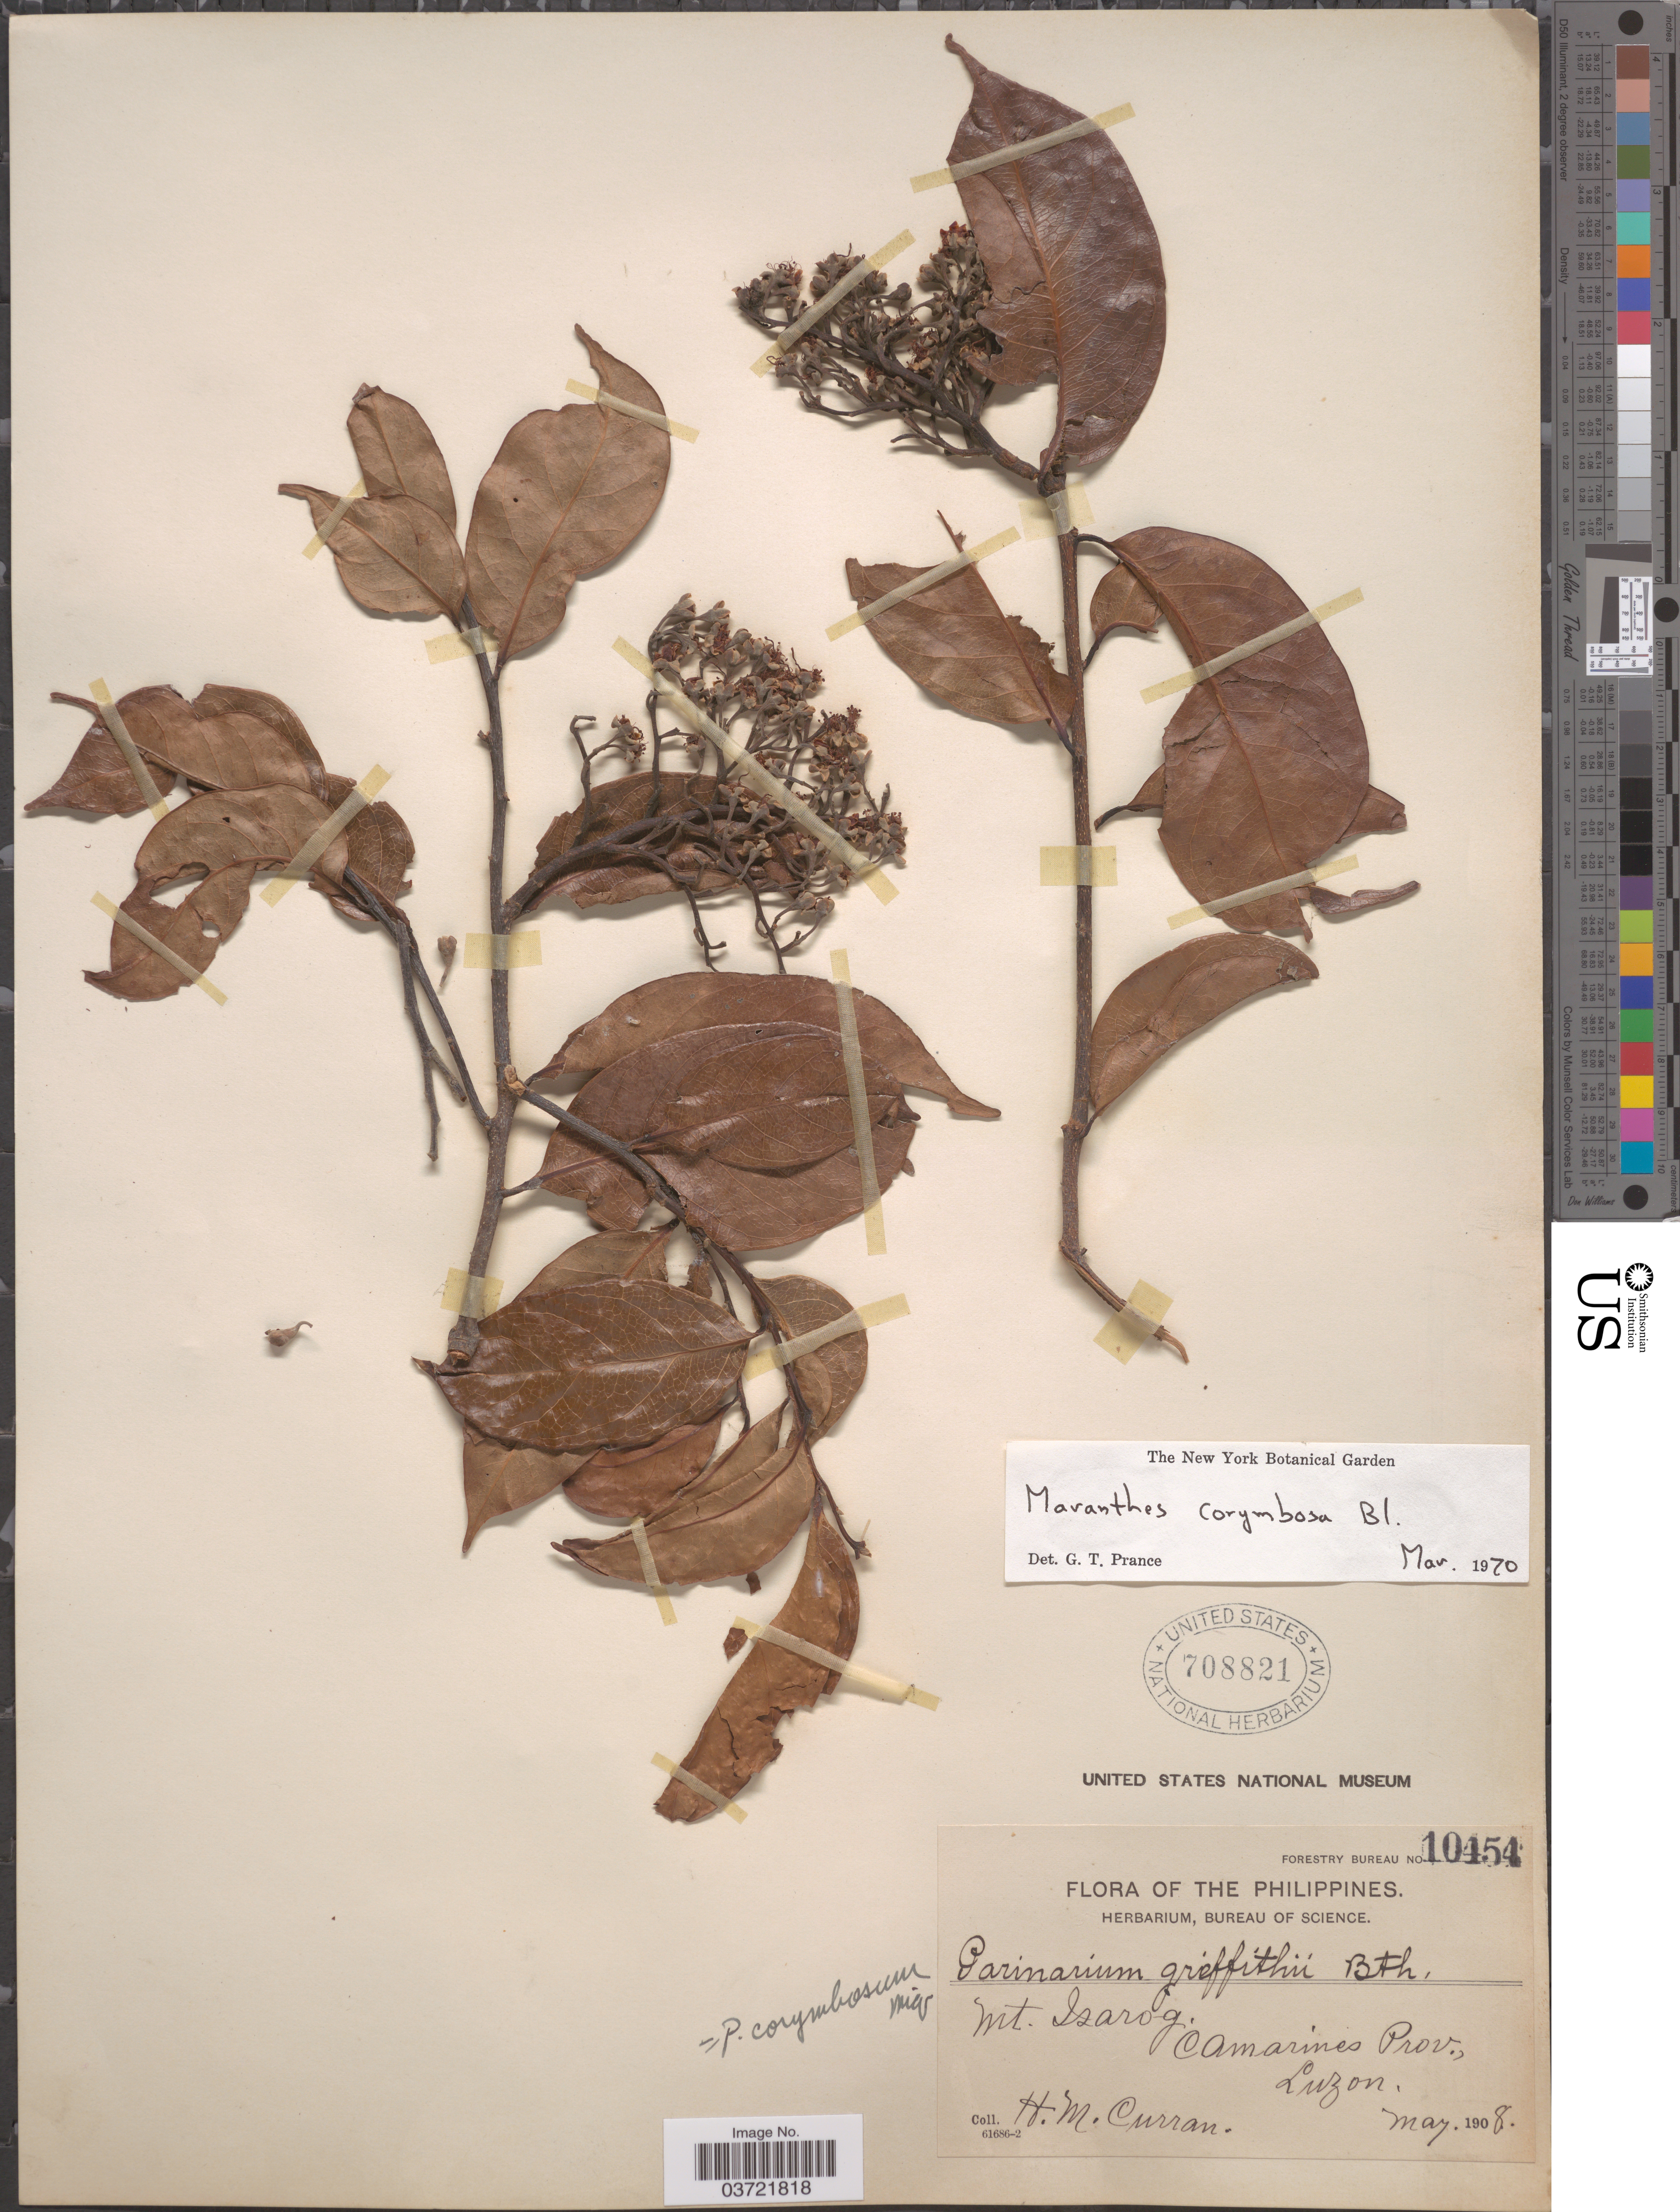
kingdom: Plantae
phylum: Tracheophyta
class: Magnoliopsida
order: Malpighiales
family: Chrysobalanaceae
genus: Maranthes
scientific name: Maranthes corymbosa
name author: Blume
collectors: H. M. Curran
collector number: Forestry Bureau 10454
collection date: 1908-05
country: Philippines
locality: Mt. Isarog. Camarines Prov., Luzon.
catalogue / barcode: US 708821